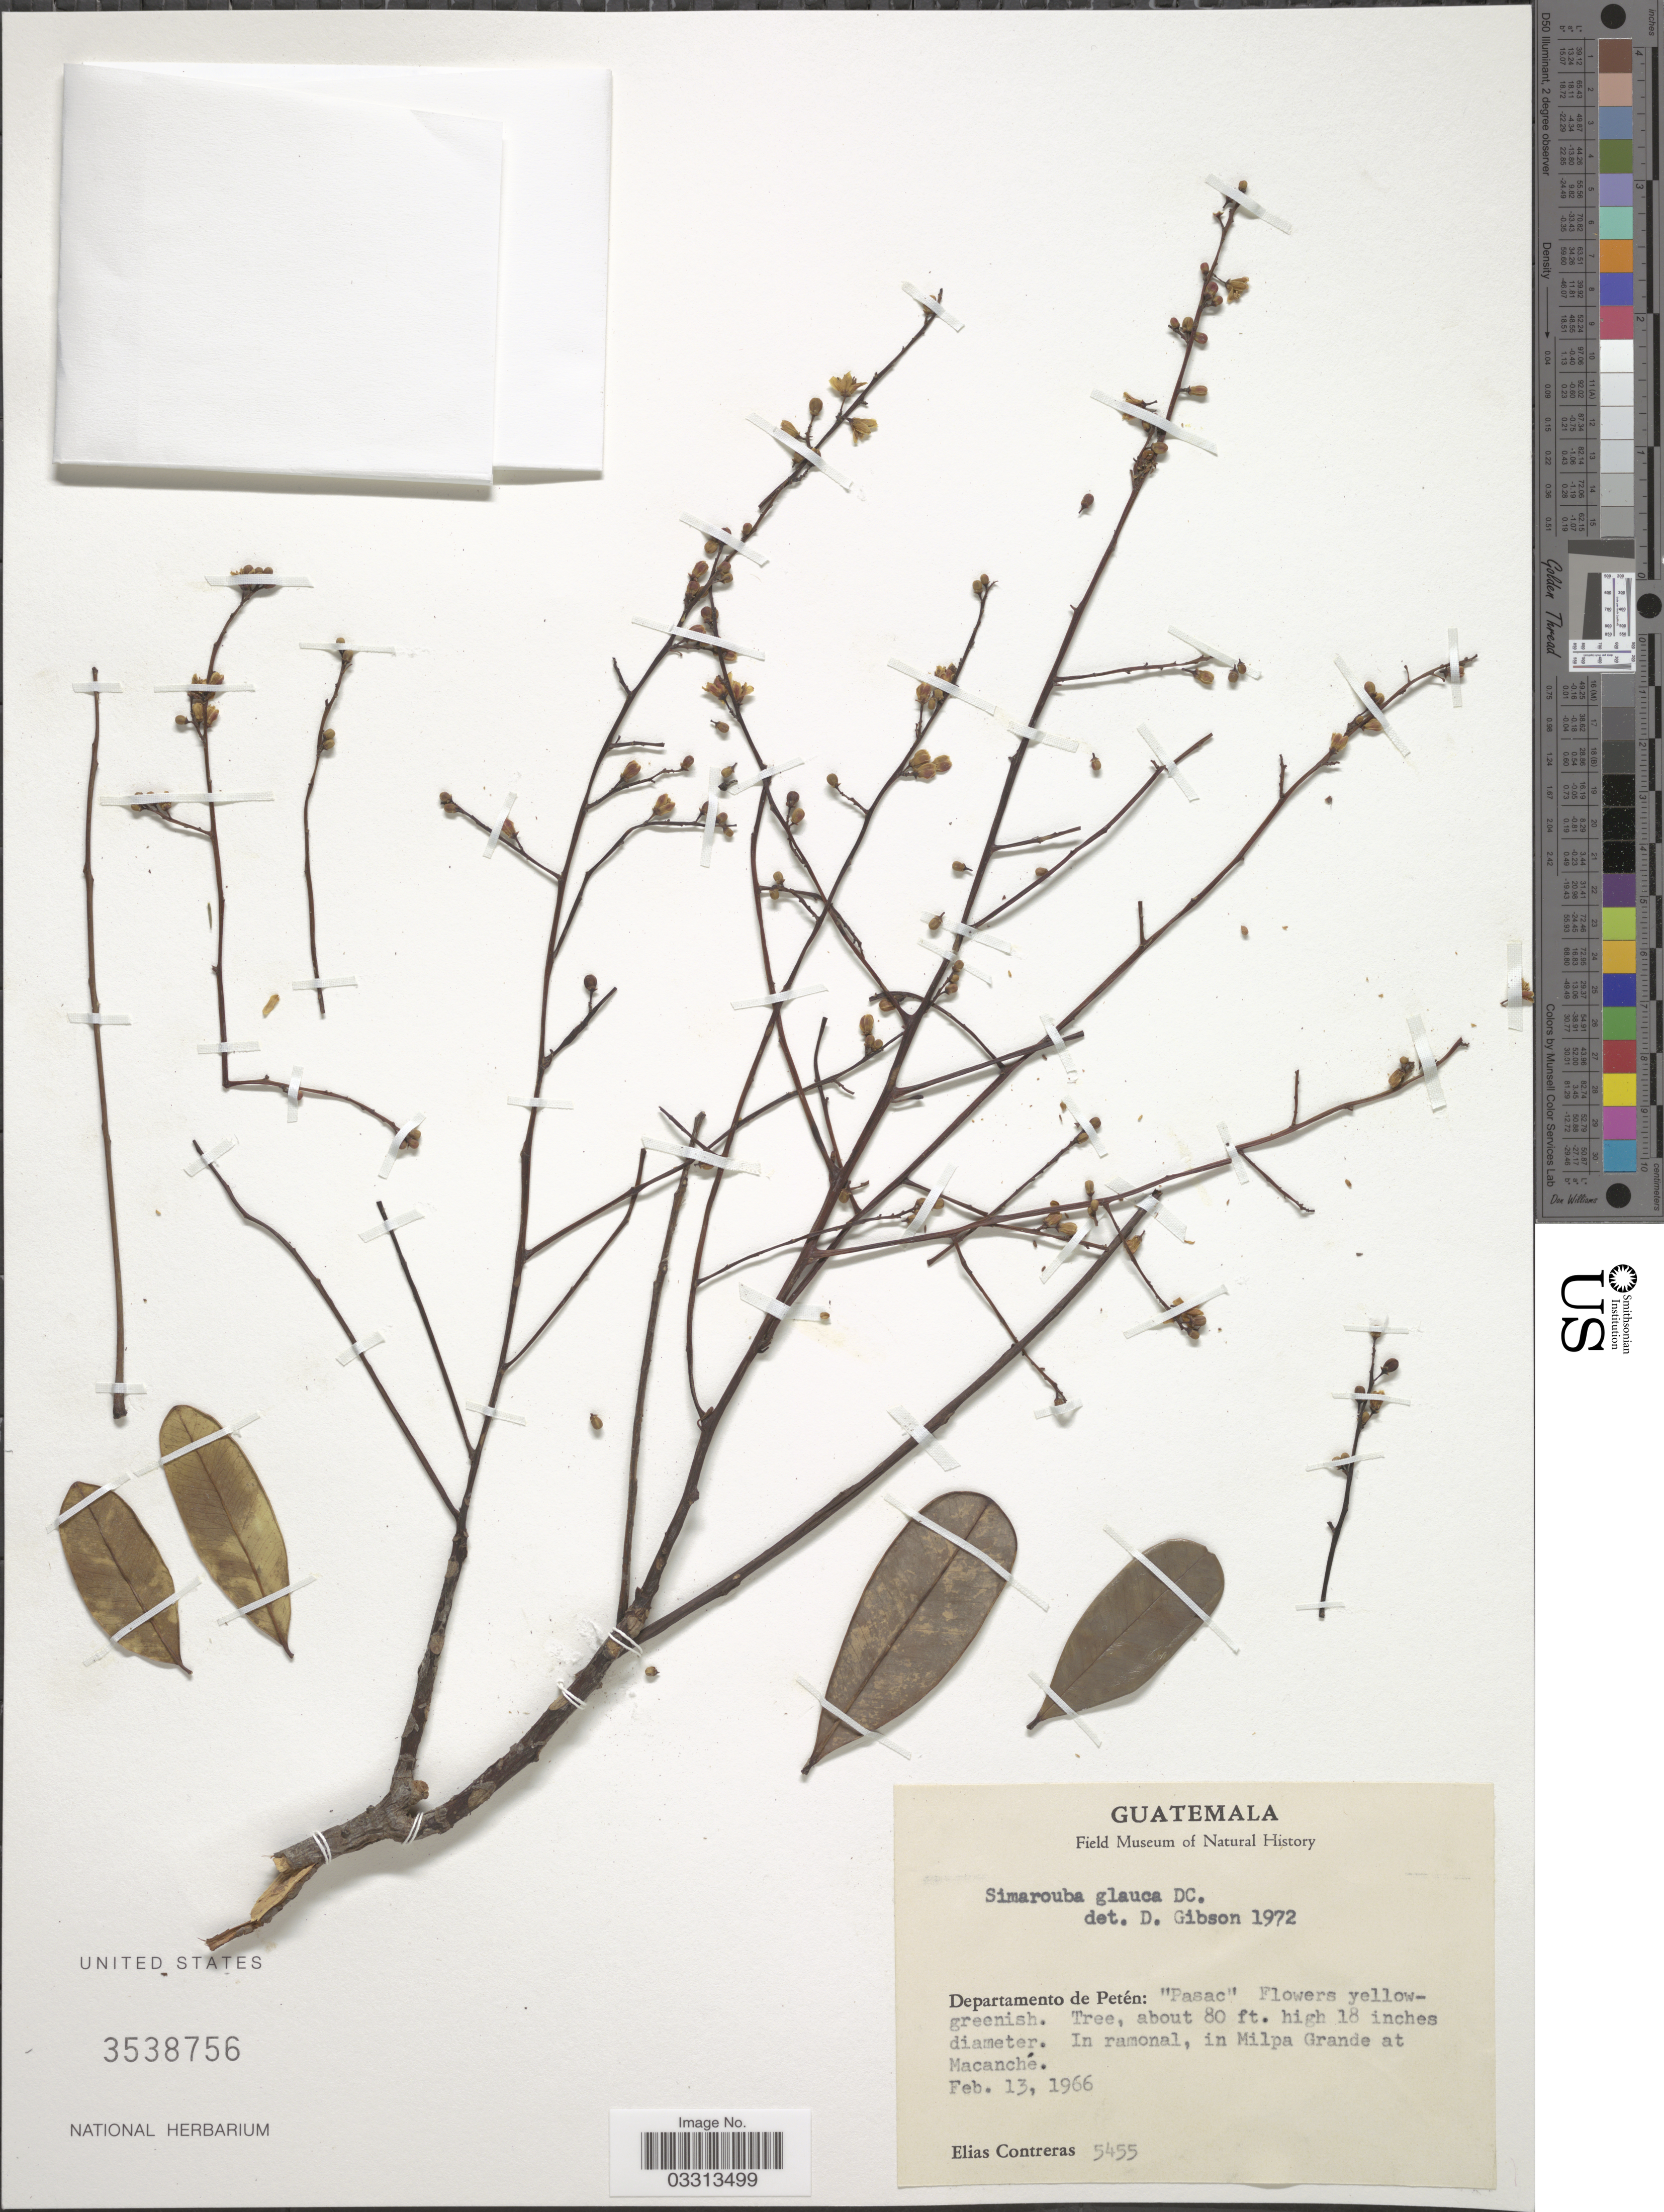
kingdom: Plantae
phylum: Tracheophyta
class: Magnoliopsida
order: Sapindales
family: Simaroubaceae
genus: Simarouba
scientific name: Simarouba glauca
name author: DC.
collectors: E. Contreras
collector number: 5455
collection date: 1966-02-13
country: Guatemala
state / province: El Petén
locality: Departamento de Petén: "Pasac". In ramonal, in Milpa Grande at Macanché.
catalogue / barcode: US 3538756